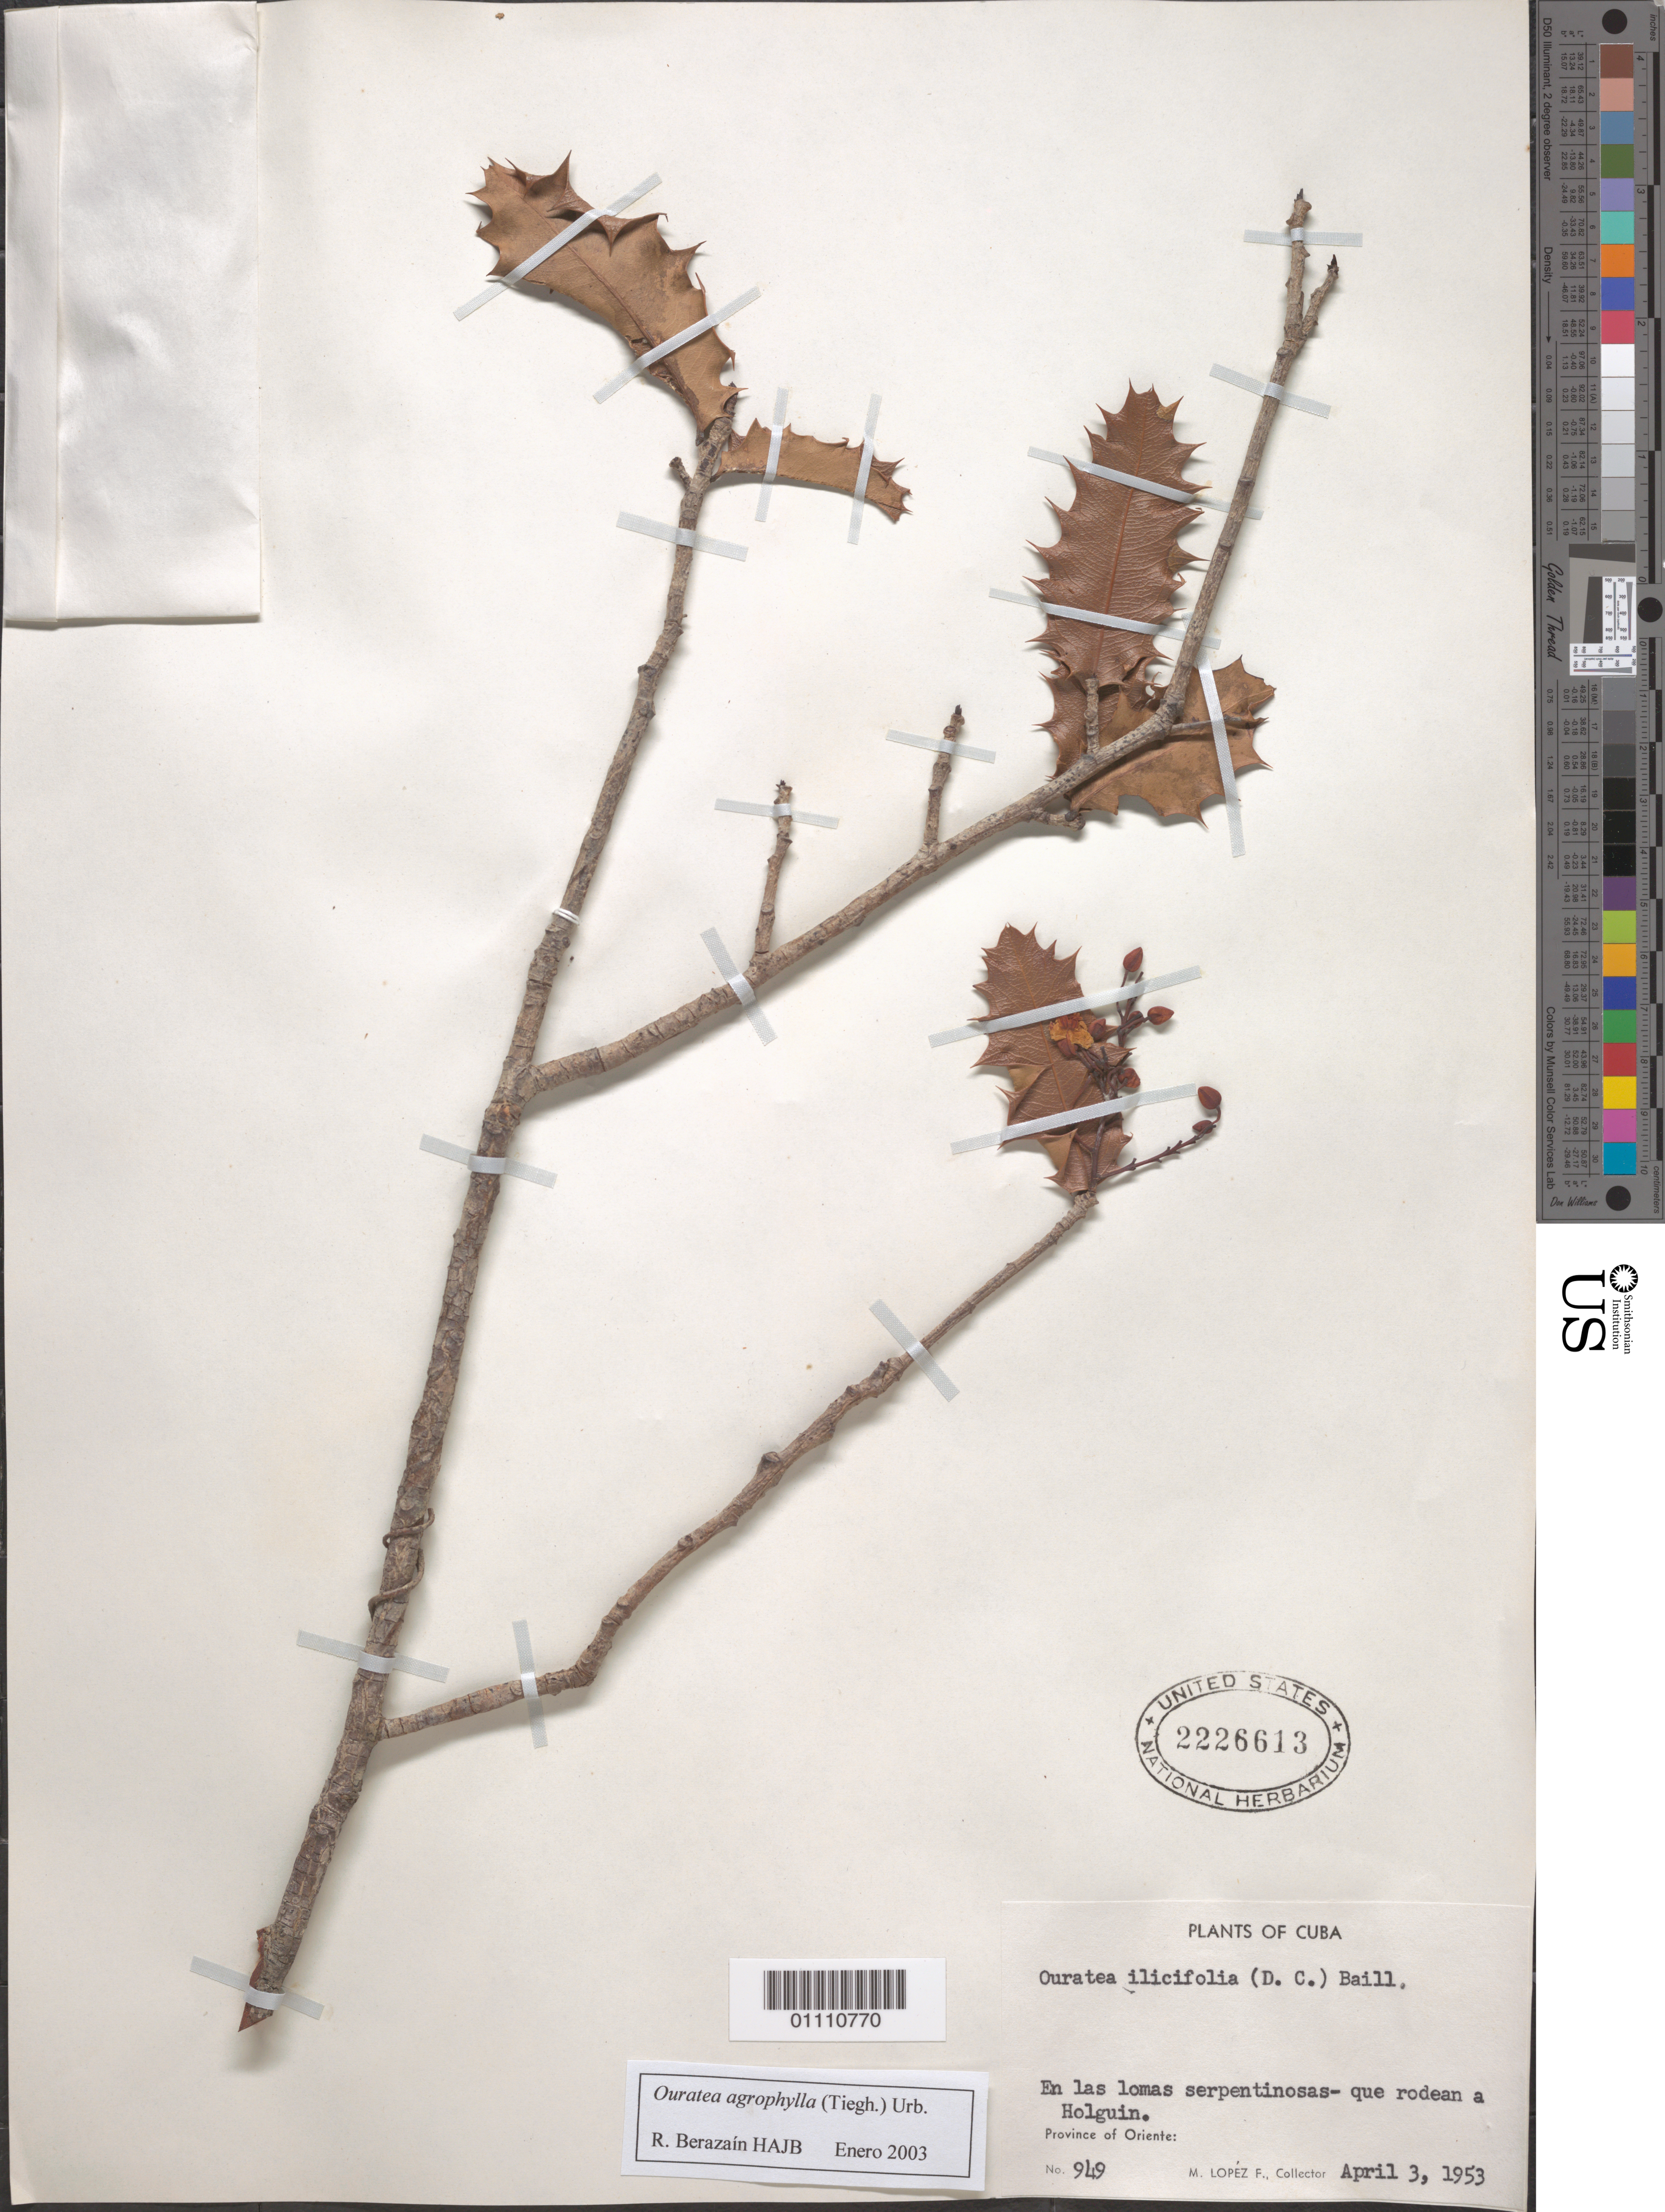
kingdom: Plantae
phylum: Tracheophyta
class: Magnoliopsida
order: Malpighiales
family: Ochnaceae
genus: Ouratea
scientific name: Ouratea agrophylla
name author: (Tiegh.) Urb.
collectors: M. López Figueiras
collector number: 949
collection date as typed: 03 Apr 1953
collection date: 1953-04-03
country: Cuba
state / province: Holguín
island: Cuba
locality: En las lomas serpentinosas- que rodean a Holguin, Province of Oriente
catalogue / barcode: US 2226613